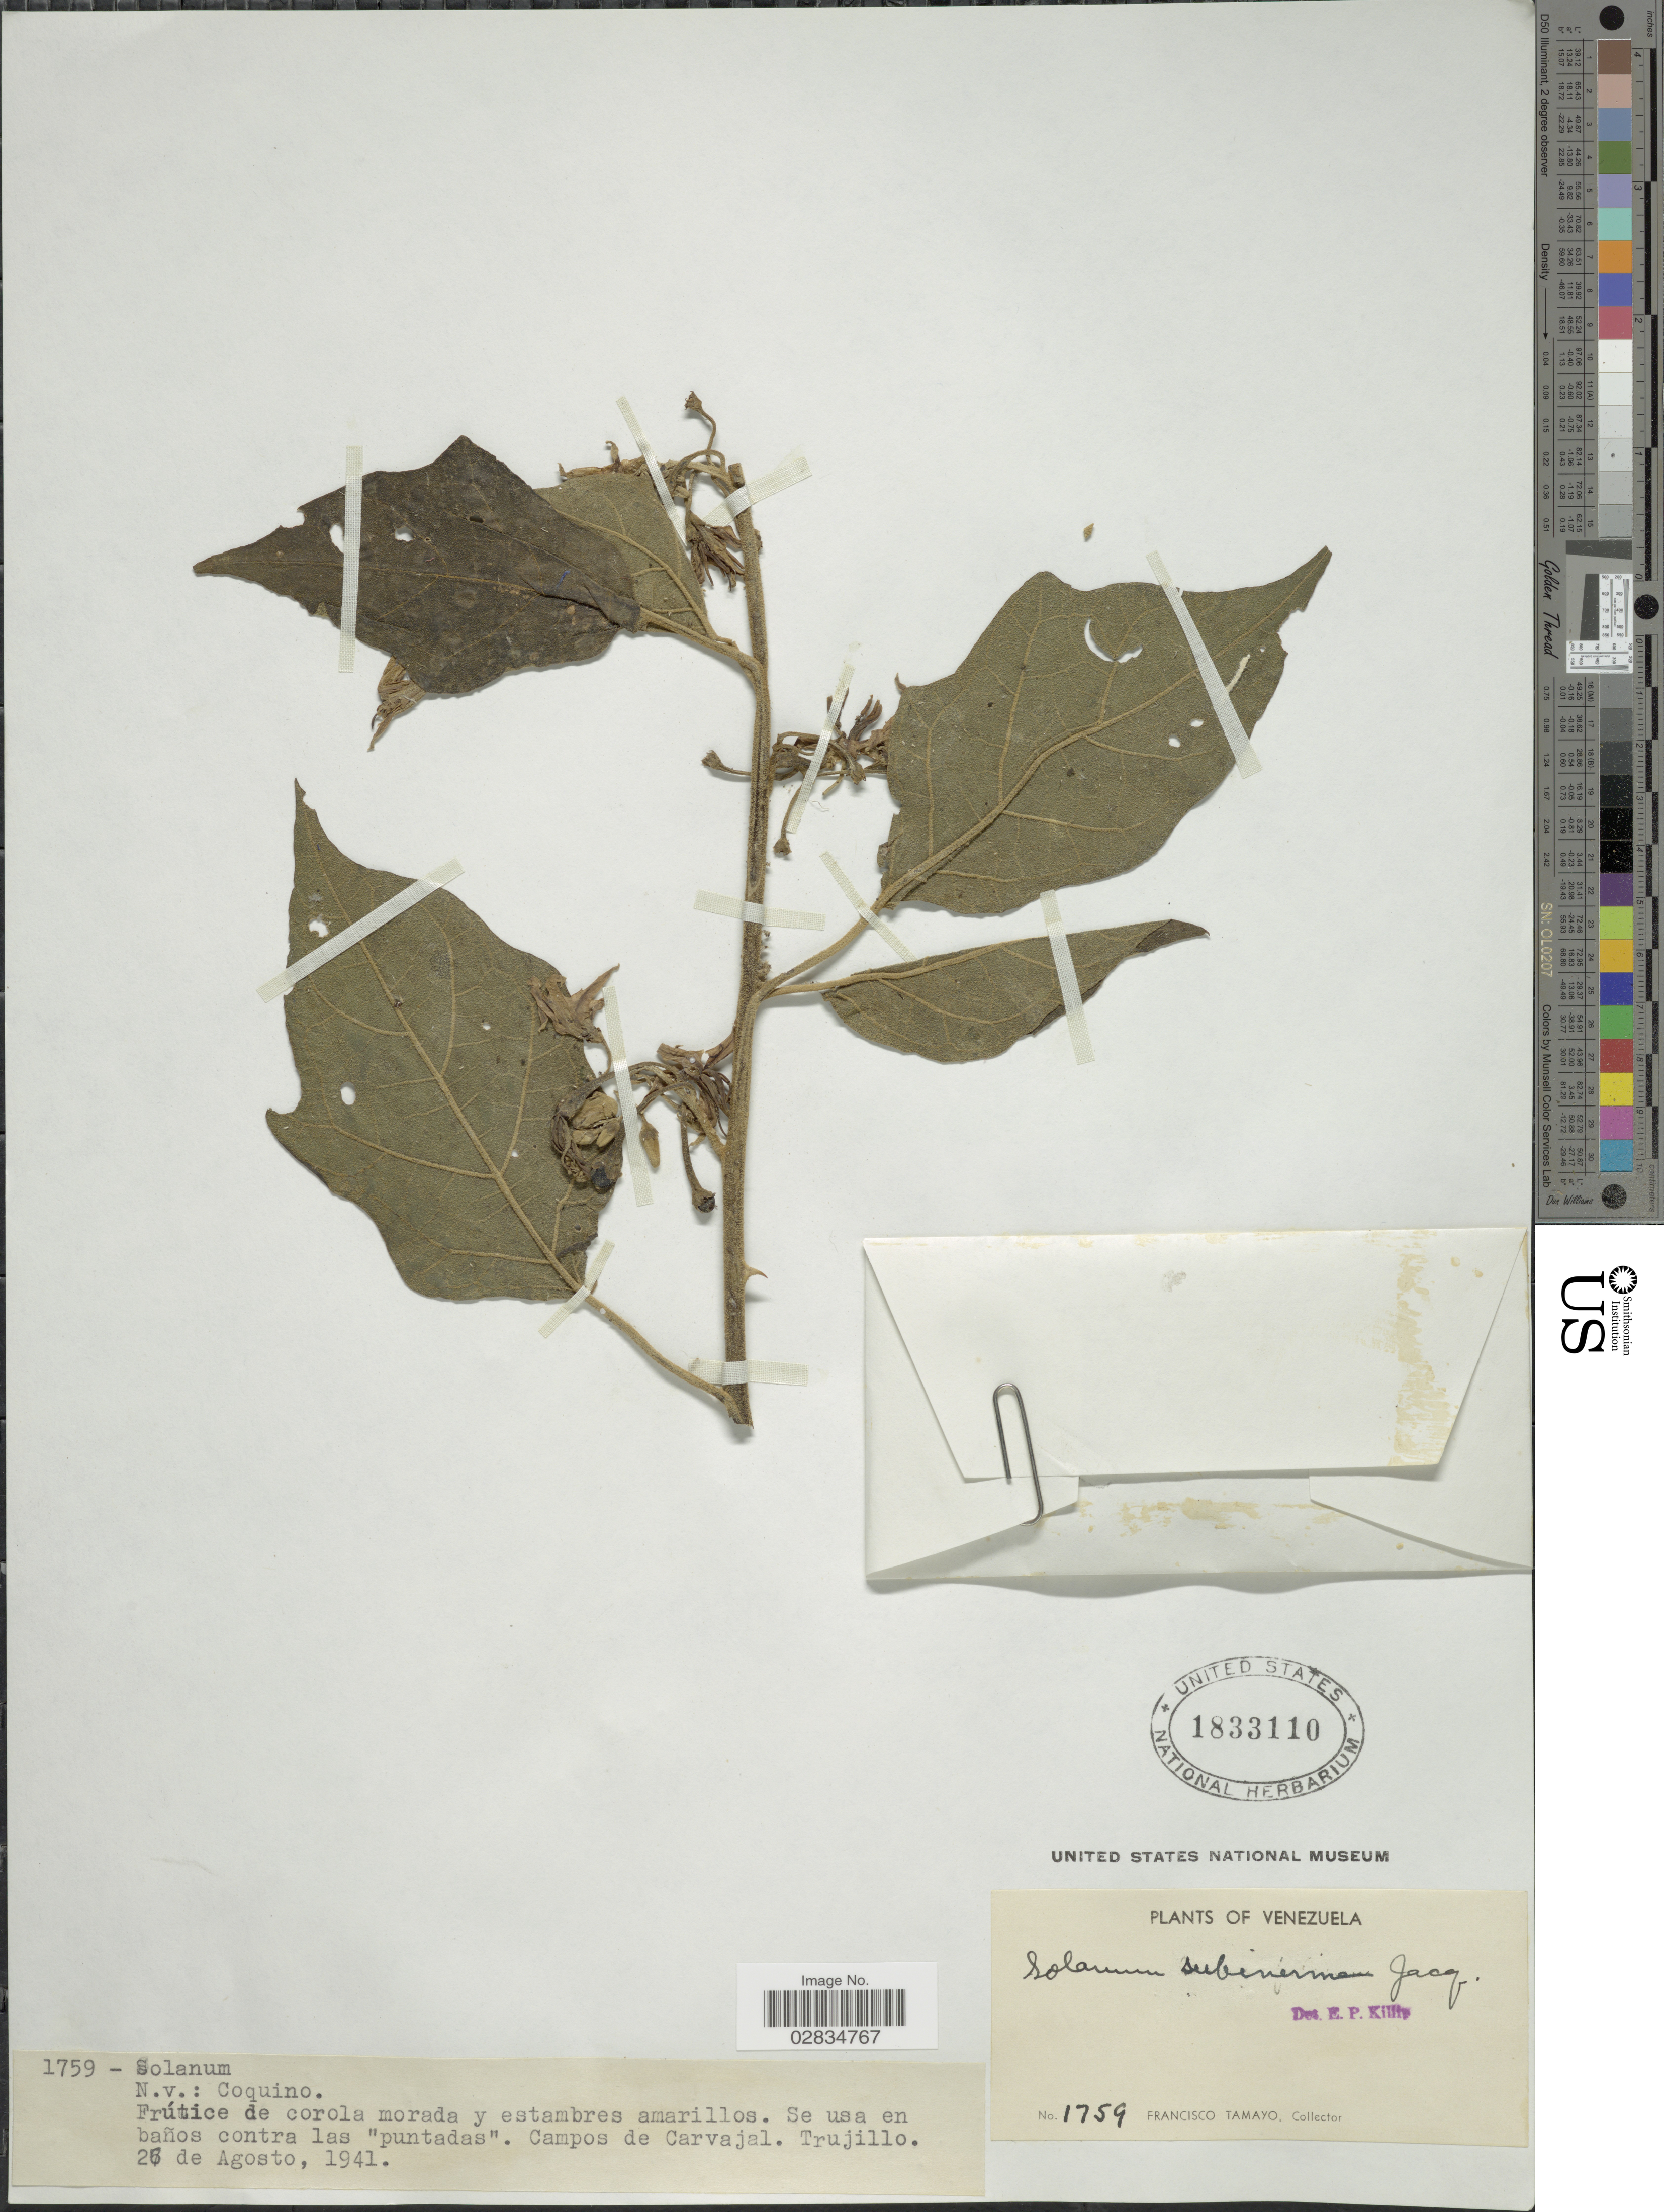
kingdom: Plantae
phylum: Tracheophyta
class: Magnoliopsida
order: Solanales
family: Solanaceae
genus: Solanum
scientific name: Solanum subinerme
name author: Jacq.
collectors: F. Tamayo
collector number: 1759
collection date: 1941-08-26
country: Venezuela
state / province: Trujillo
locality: Campos de Carvajal.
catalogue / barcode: US 1833110